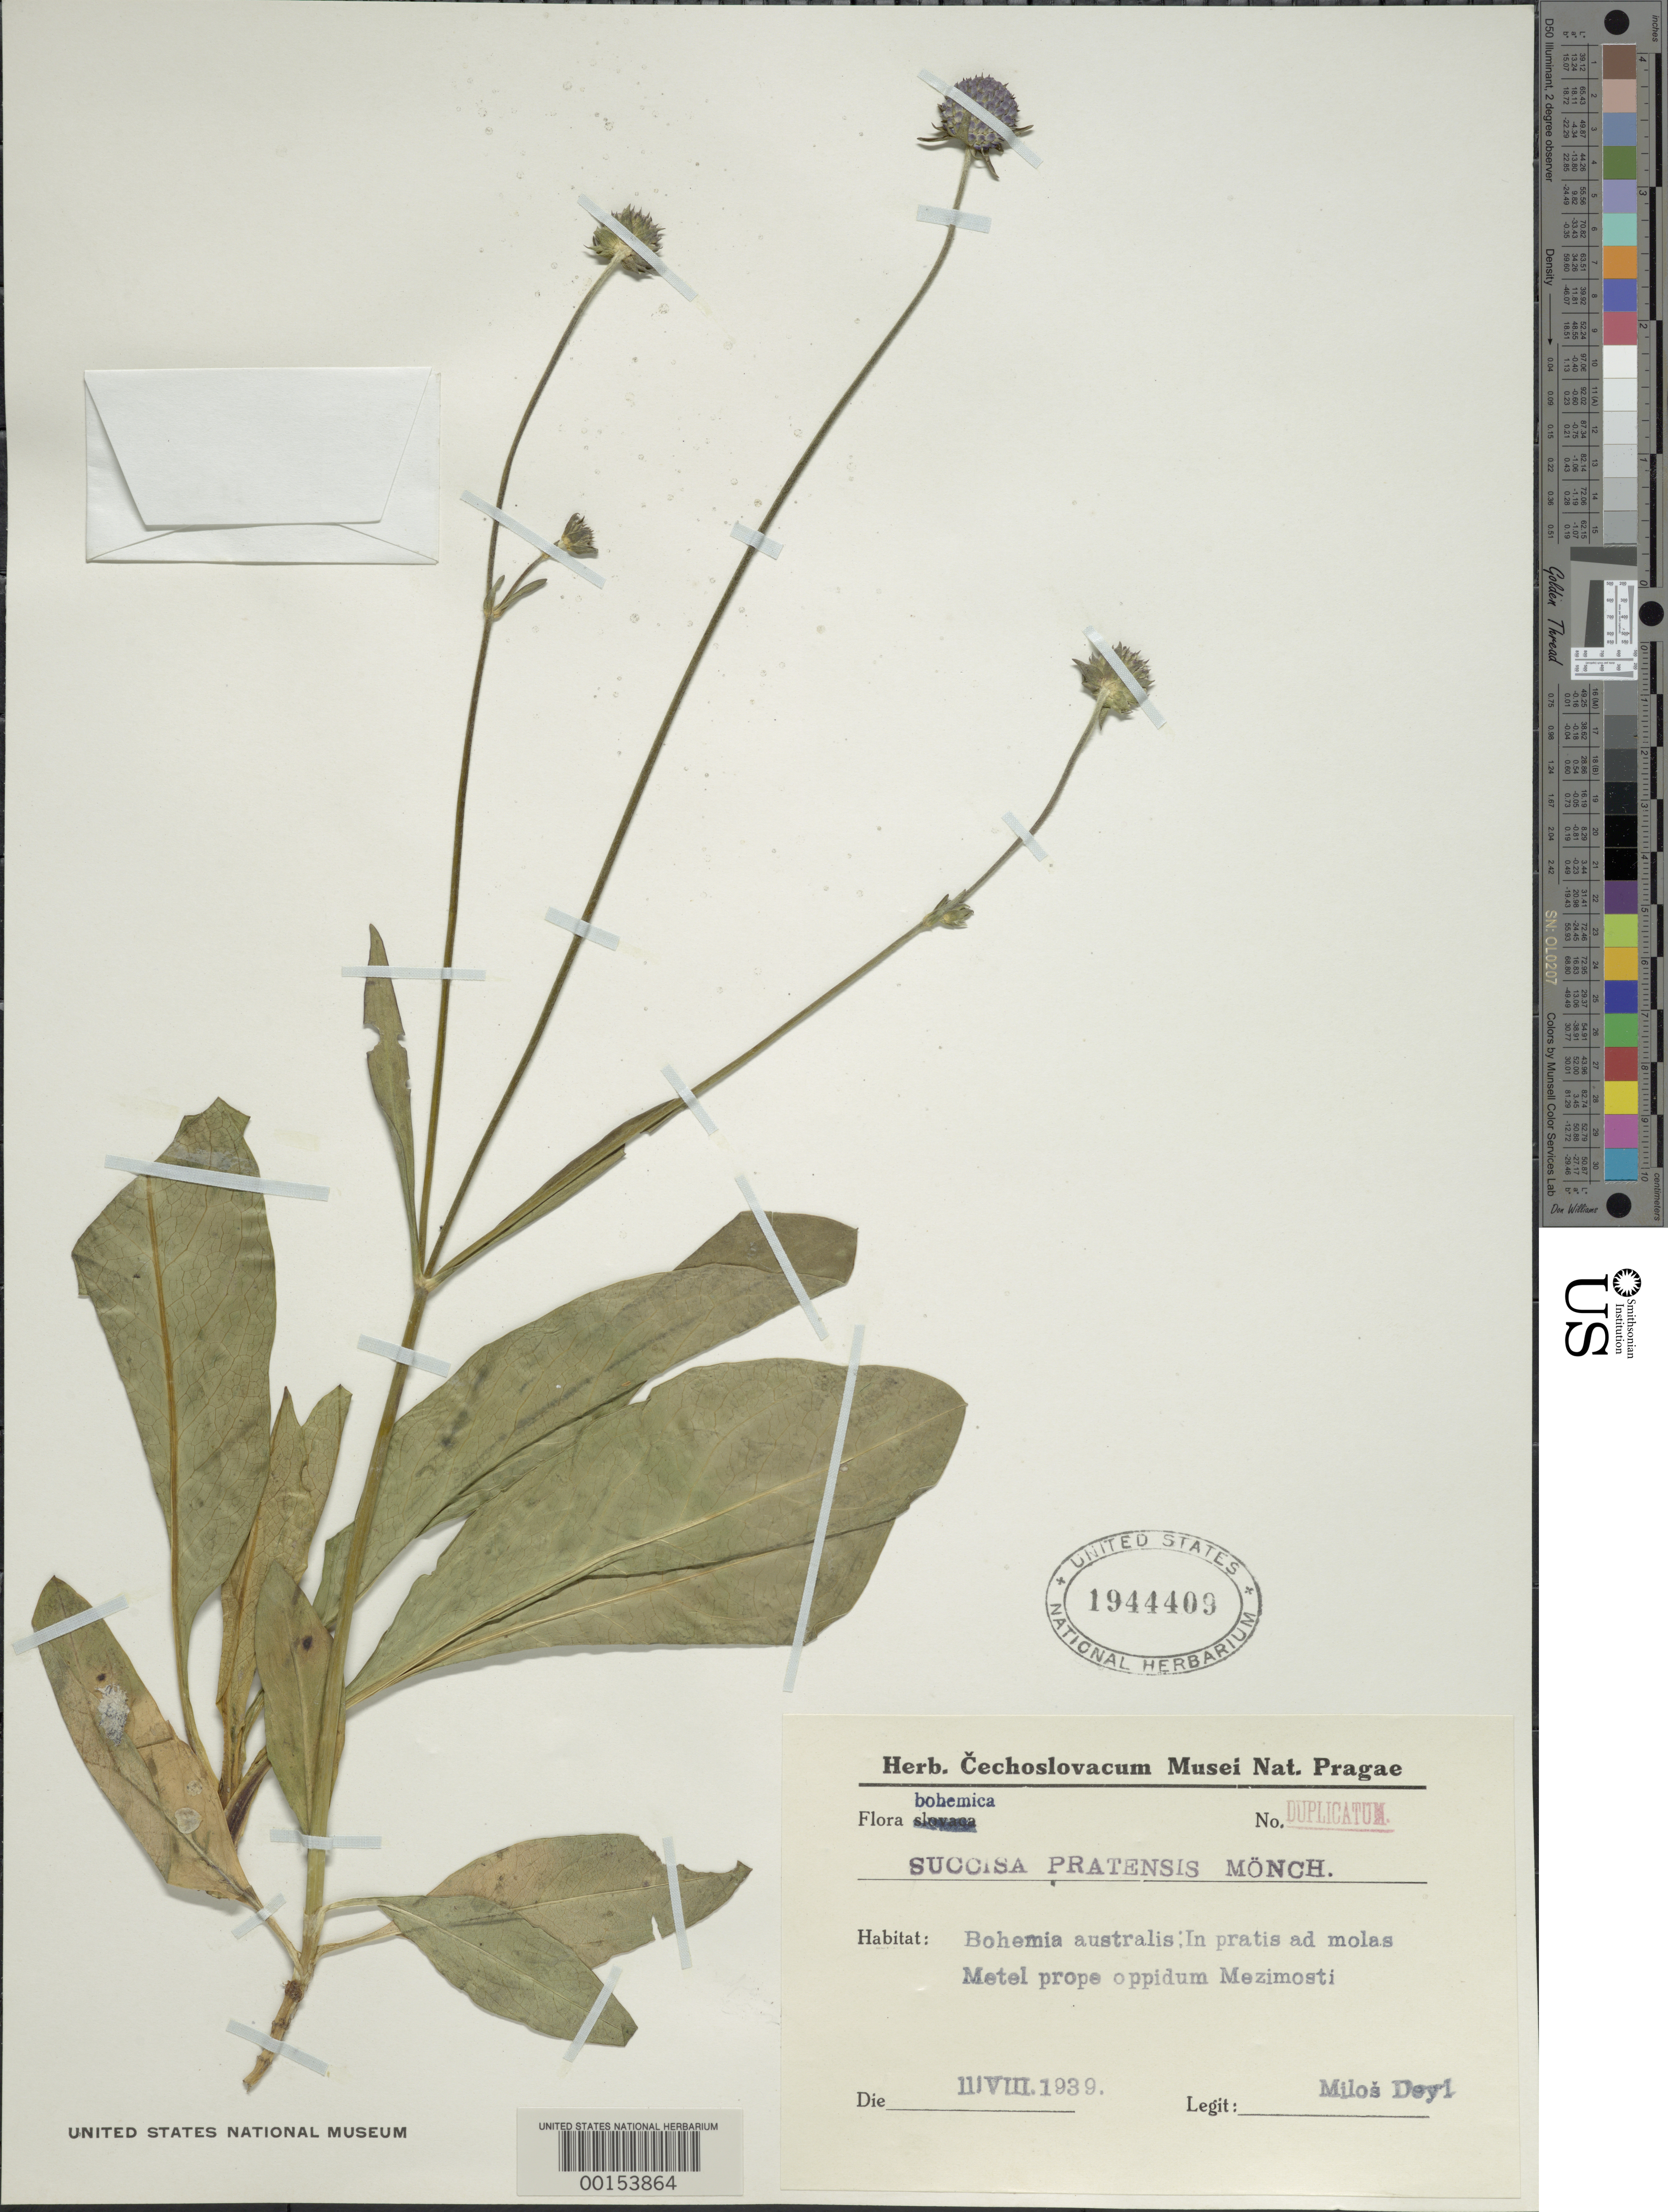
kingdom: Plantae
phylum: Tracheophyta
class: Magnoliopsida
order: Dipsacales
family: Caprifoliaceae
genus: Succisa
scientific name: Succisa pratensis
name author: Moench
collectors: M. Deyl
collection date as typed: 03 Aug 1939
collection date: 1939-08-03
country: Czechia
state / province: South Bohemian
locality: Metel near Mezimostí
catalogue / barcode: US 1944409